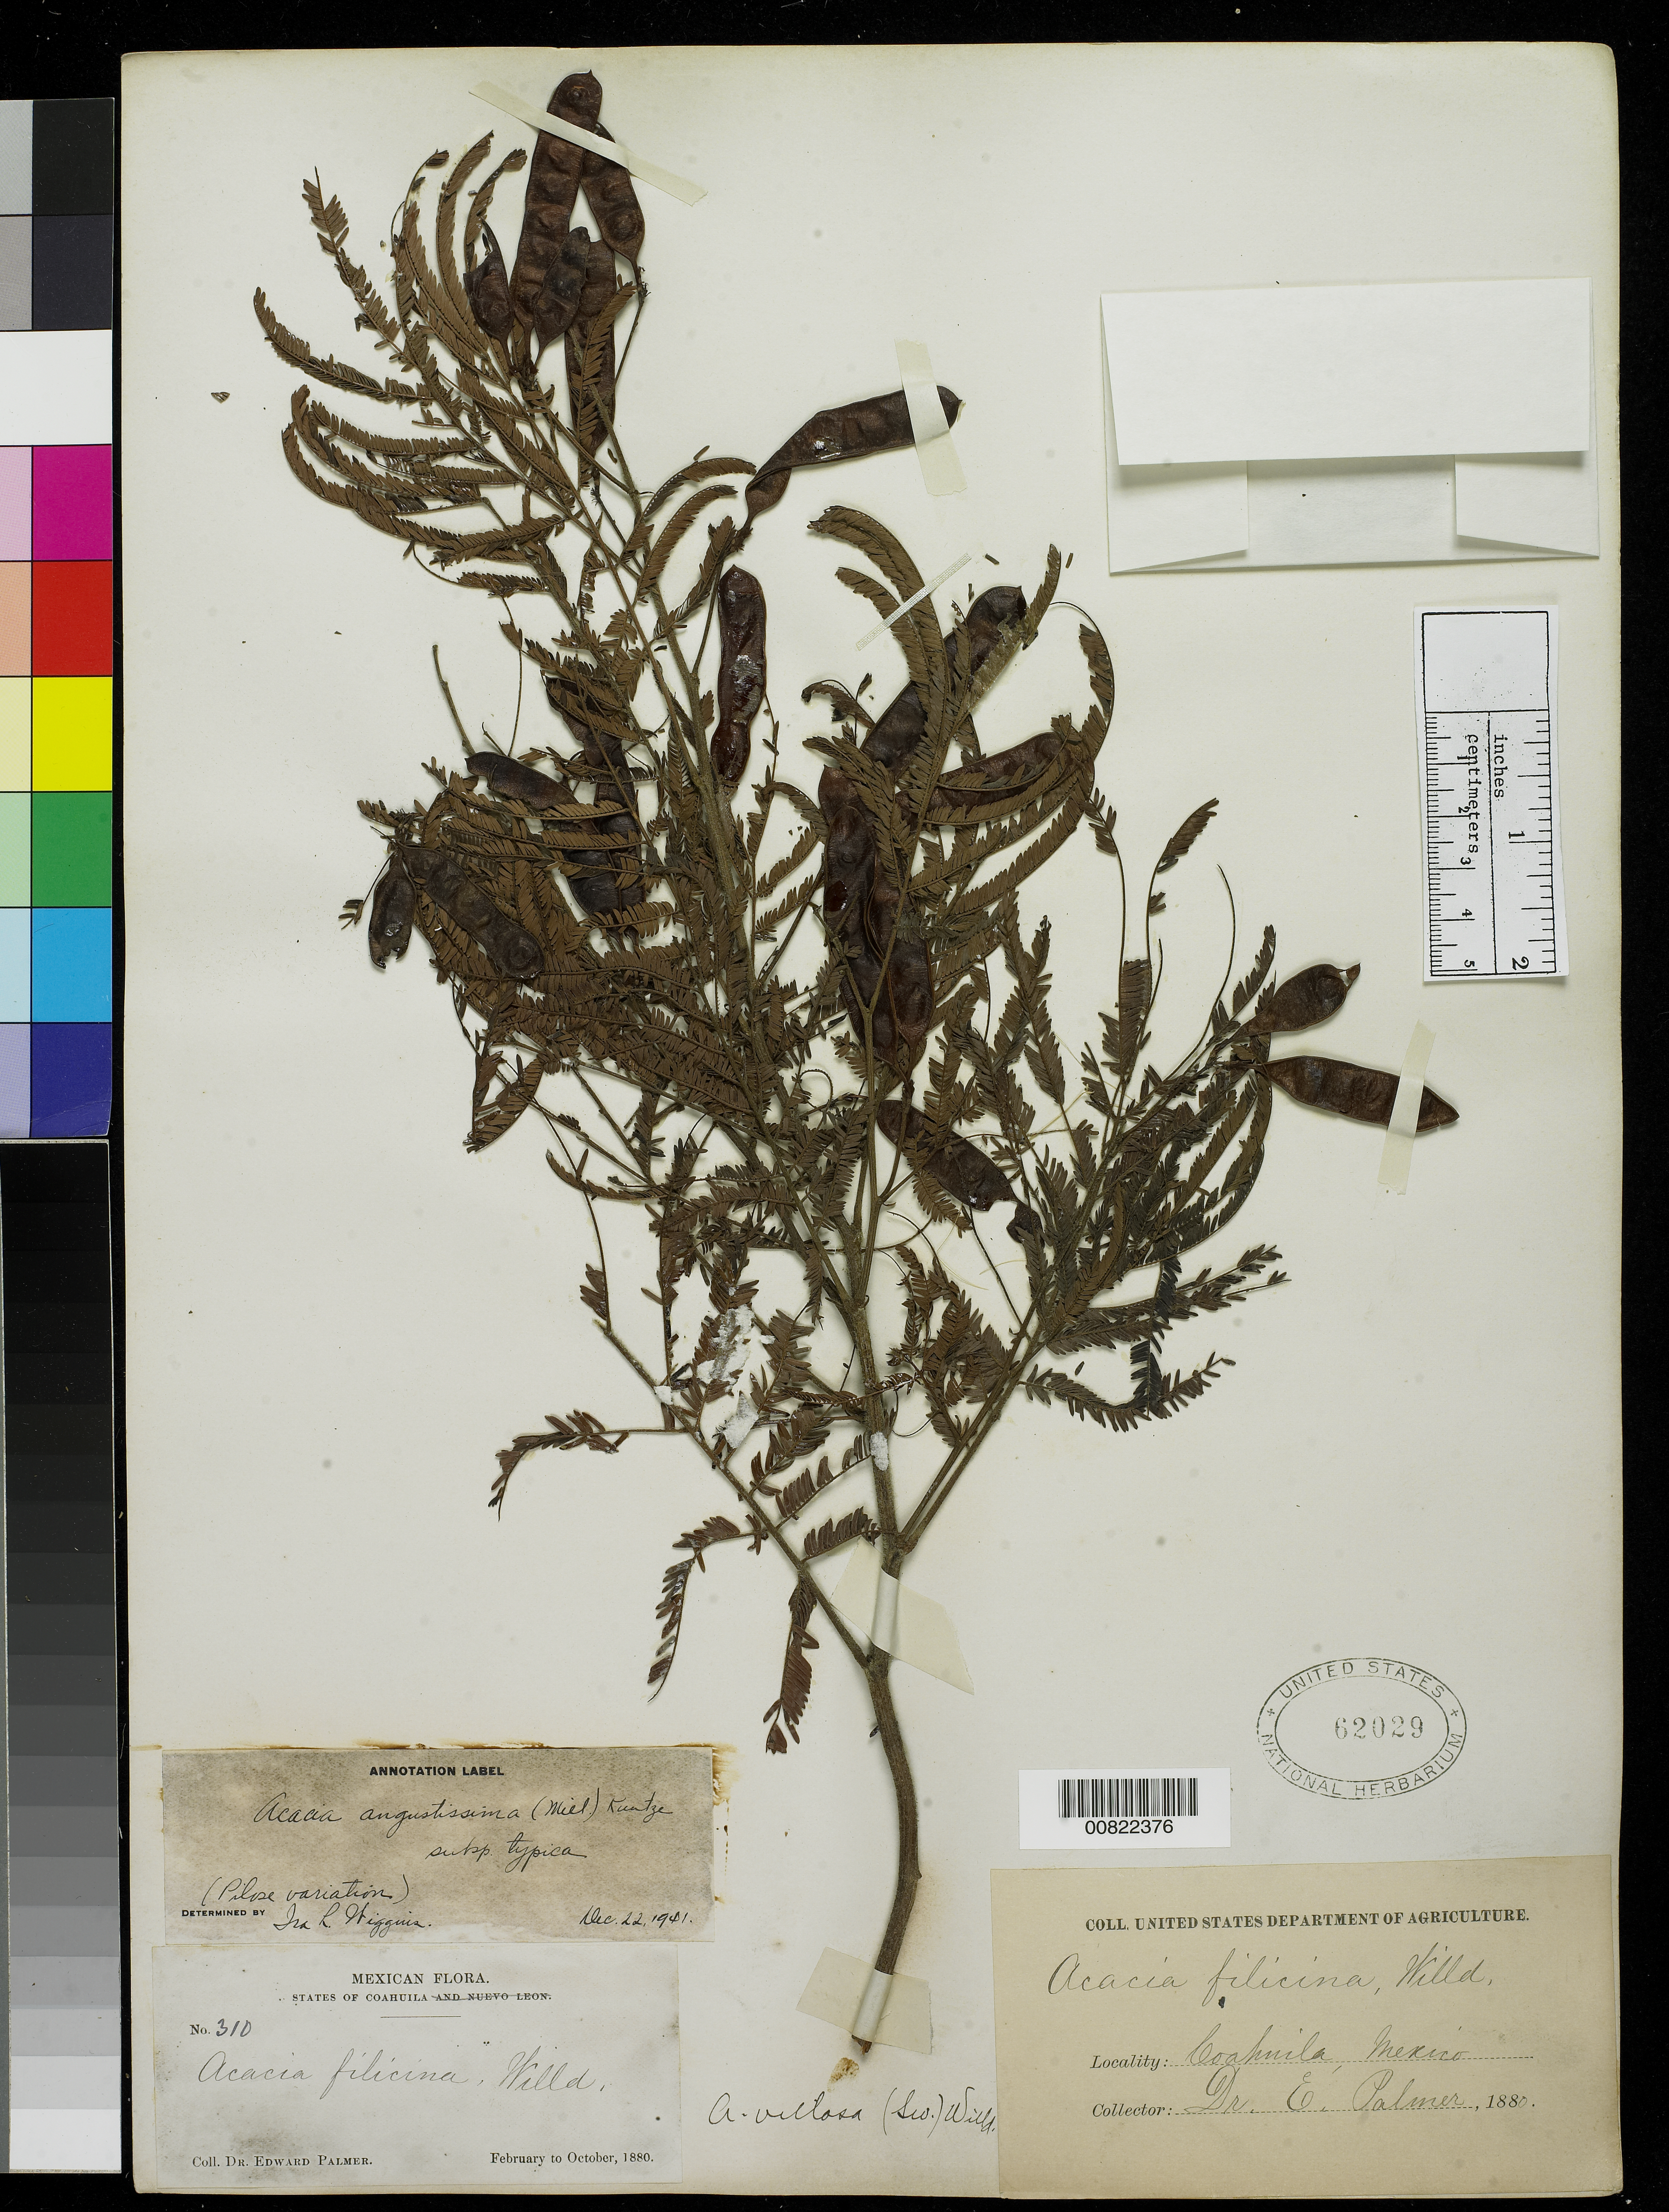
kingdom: Plantae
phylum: Tracheophyta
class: Magnoliopsida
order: Fabales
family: Fabaceae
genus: Acaciella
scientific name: Acaciella angustissima var. filicioides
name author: (Cav.) L. Rico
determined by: Rico, L.; Bachman, --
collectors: E. Palmer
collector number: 310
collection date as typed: Feb 1880 to -- Oct 1880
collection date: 1880-02/1880-10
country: Mexico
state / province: Coahuila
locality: Coahuila.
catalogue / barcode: US 62029